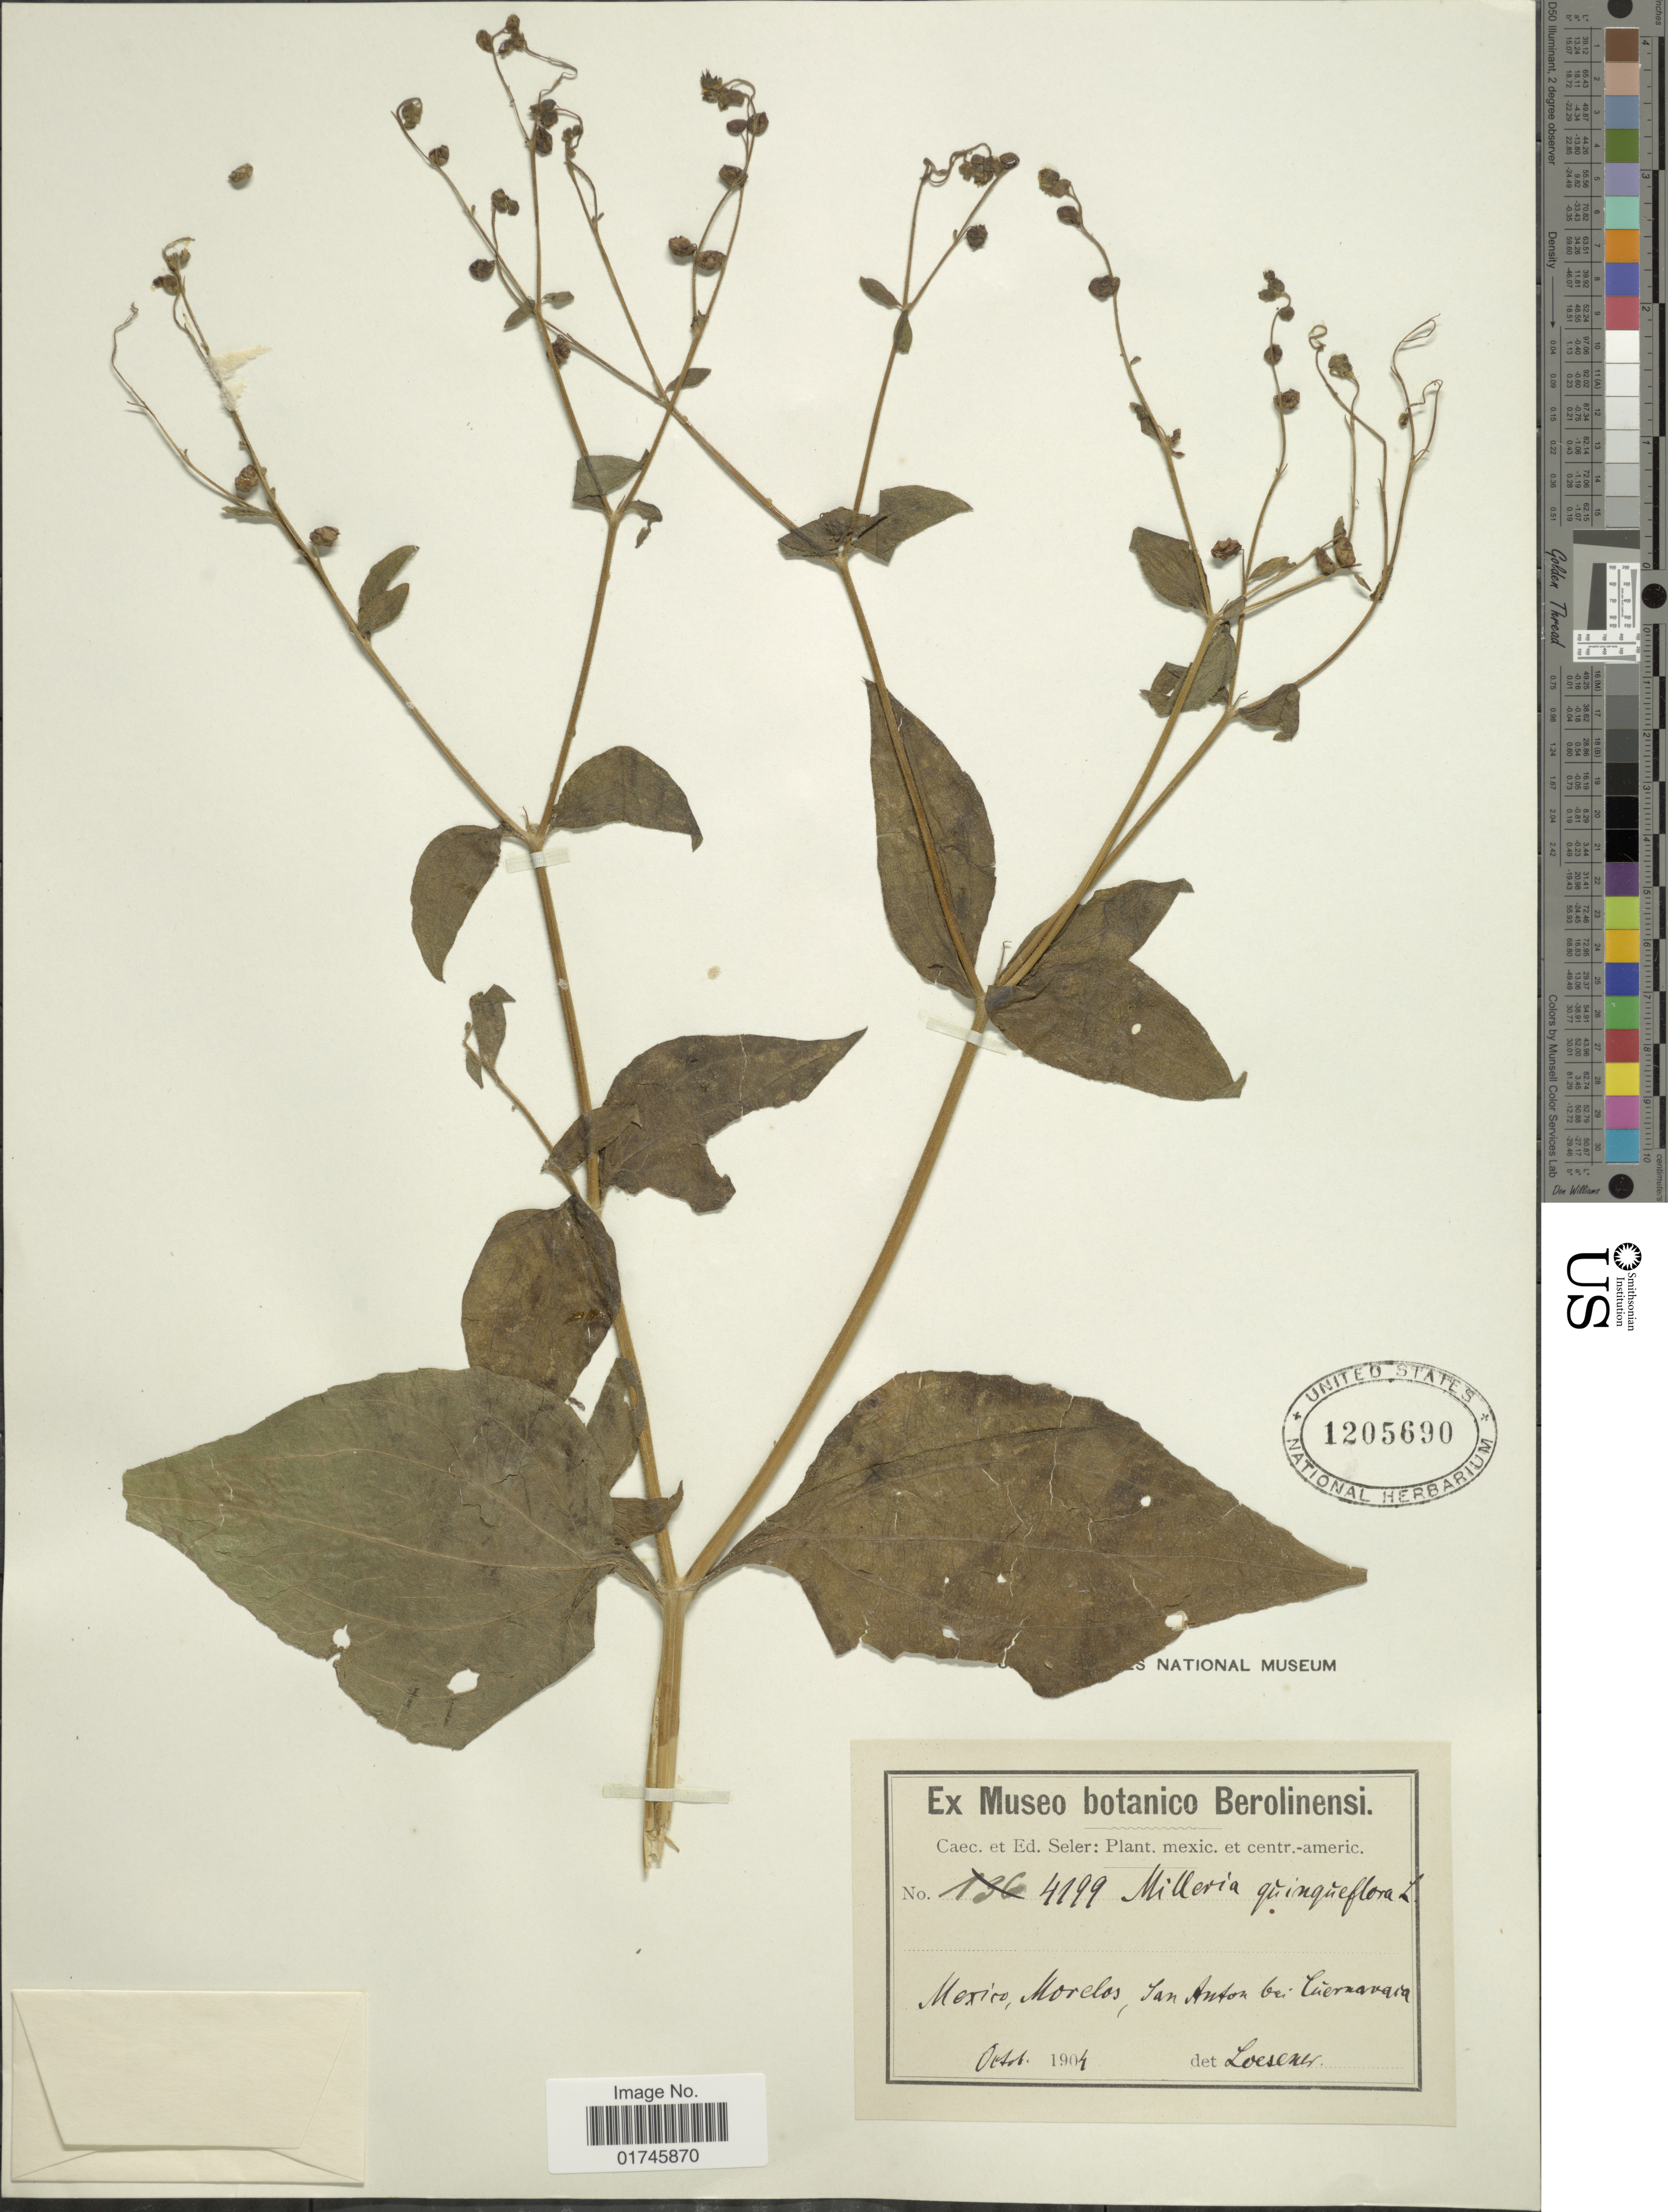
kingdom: Plantae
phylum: Tracheophyta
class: Magnoliopsida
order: Asterales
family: Asteraceae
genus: Milleria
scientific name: Milleria quinqueflora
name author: L.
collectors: ex Caec. et Ed Seler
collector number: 4199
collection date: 1904-10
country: Mexico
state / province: Morelos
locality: Mexico, Morelos, San Anton bi Cuernavaca.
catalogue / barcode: US 1205690